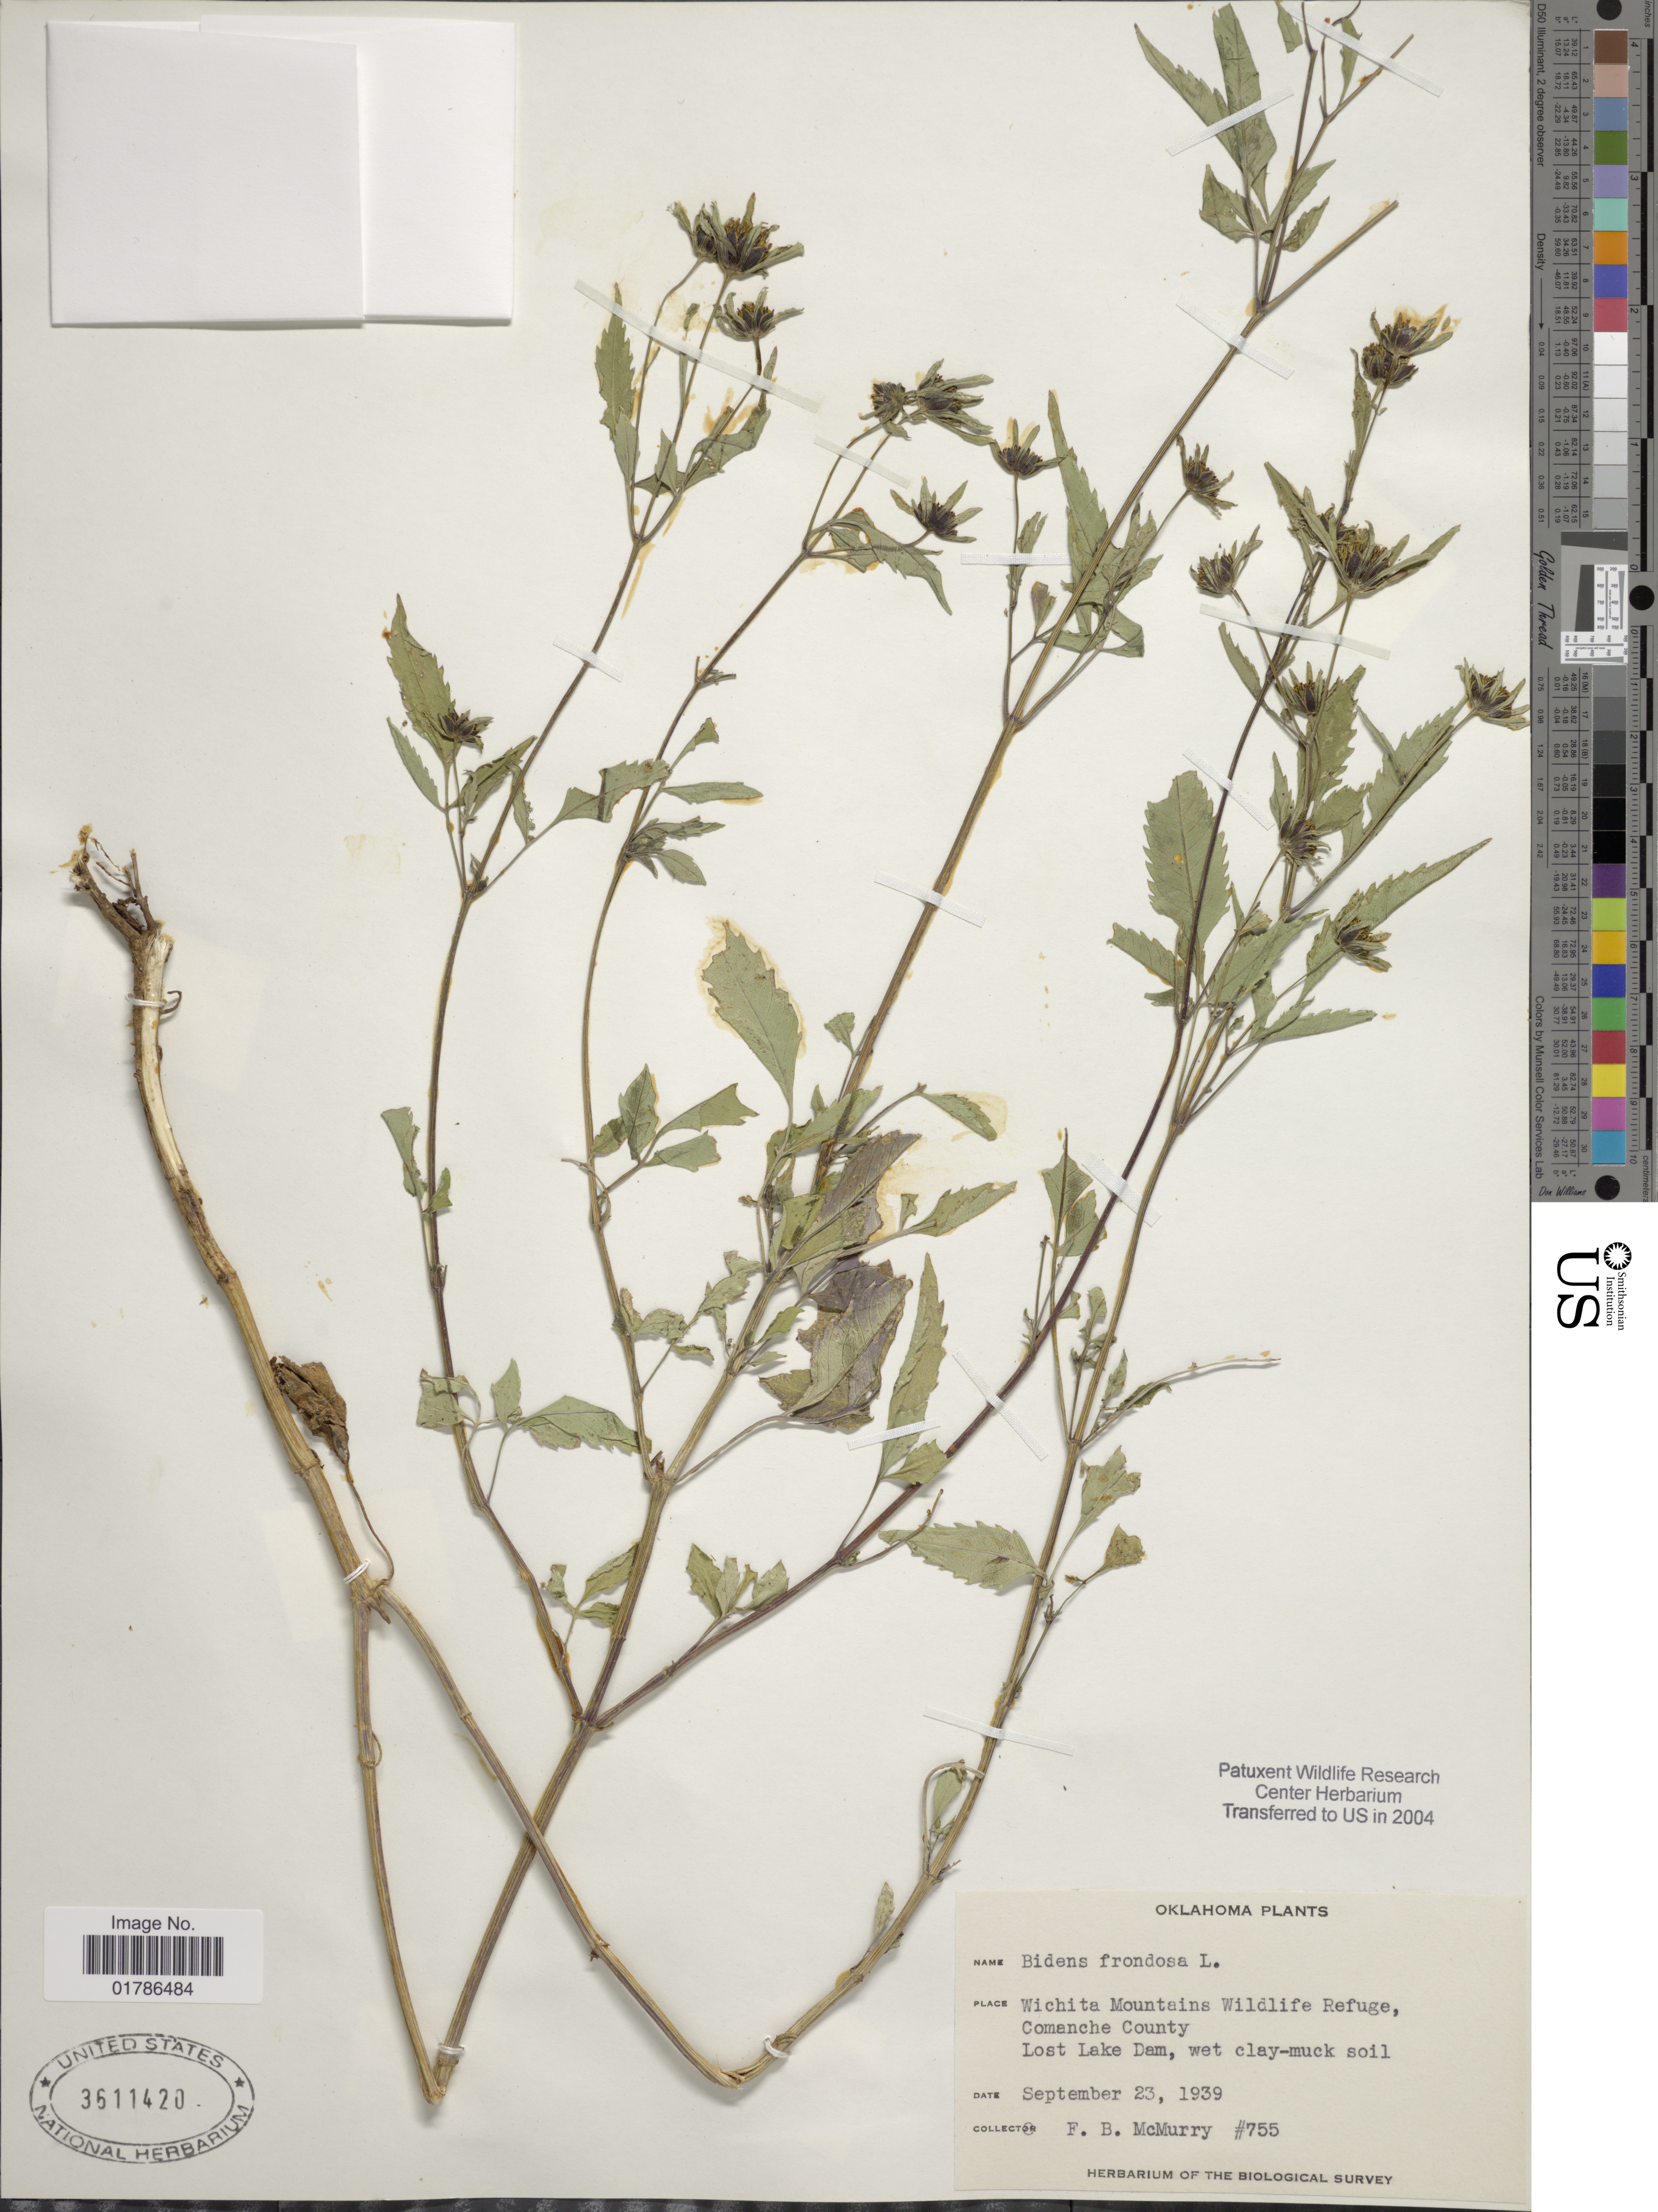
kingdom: Plantae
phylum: Tracheophyta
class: Magnoliopsida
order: Asterales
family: Asteraceae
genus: Bidens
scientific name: Bidens frondosa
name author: L.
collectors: F. B. McMurry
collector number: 755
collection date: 1939-09-23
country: United States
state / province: Oklahoma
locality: Wichita Mountains Wildlife Refuge, Comanche County, Lost Lake Dam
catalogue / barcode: US 3511420